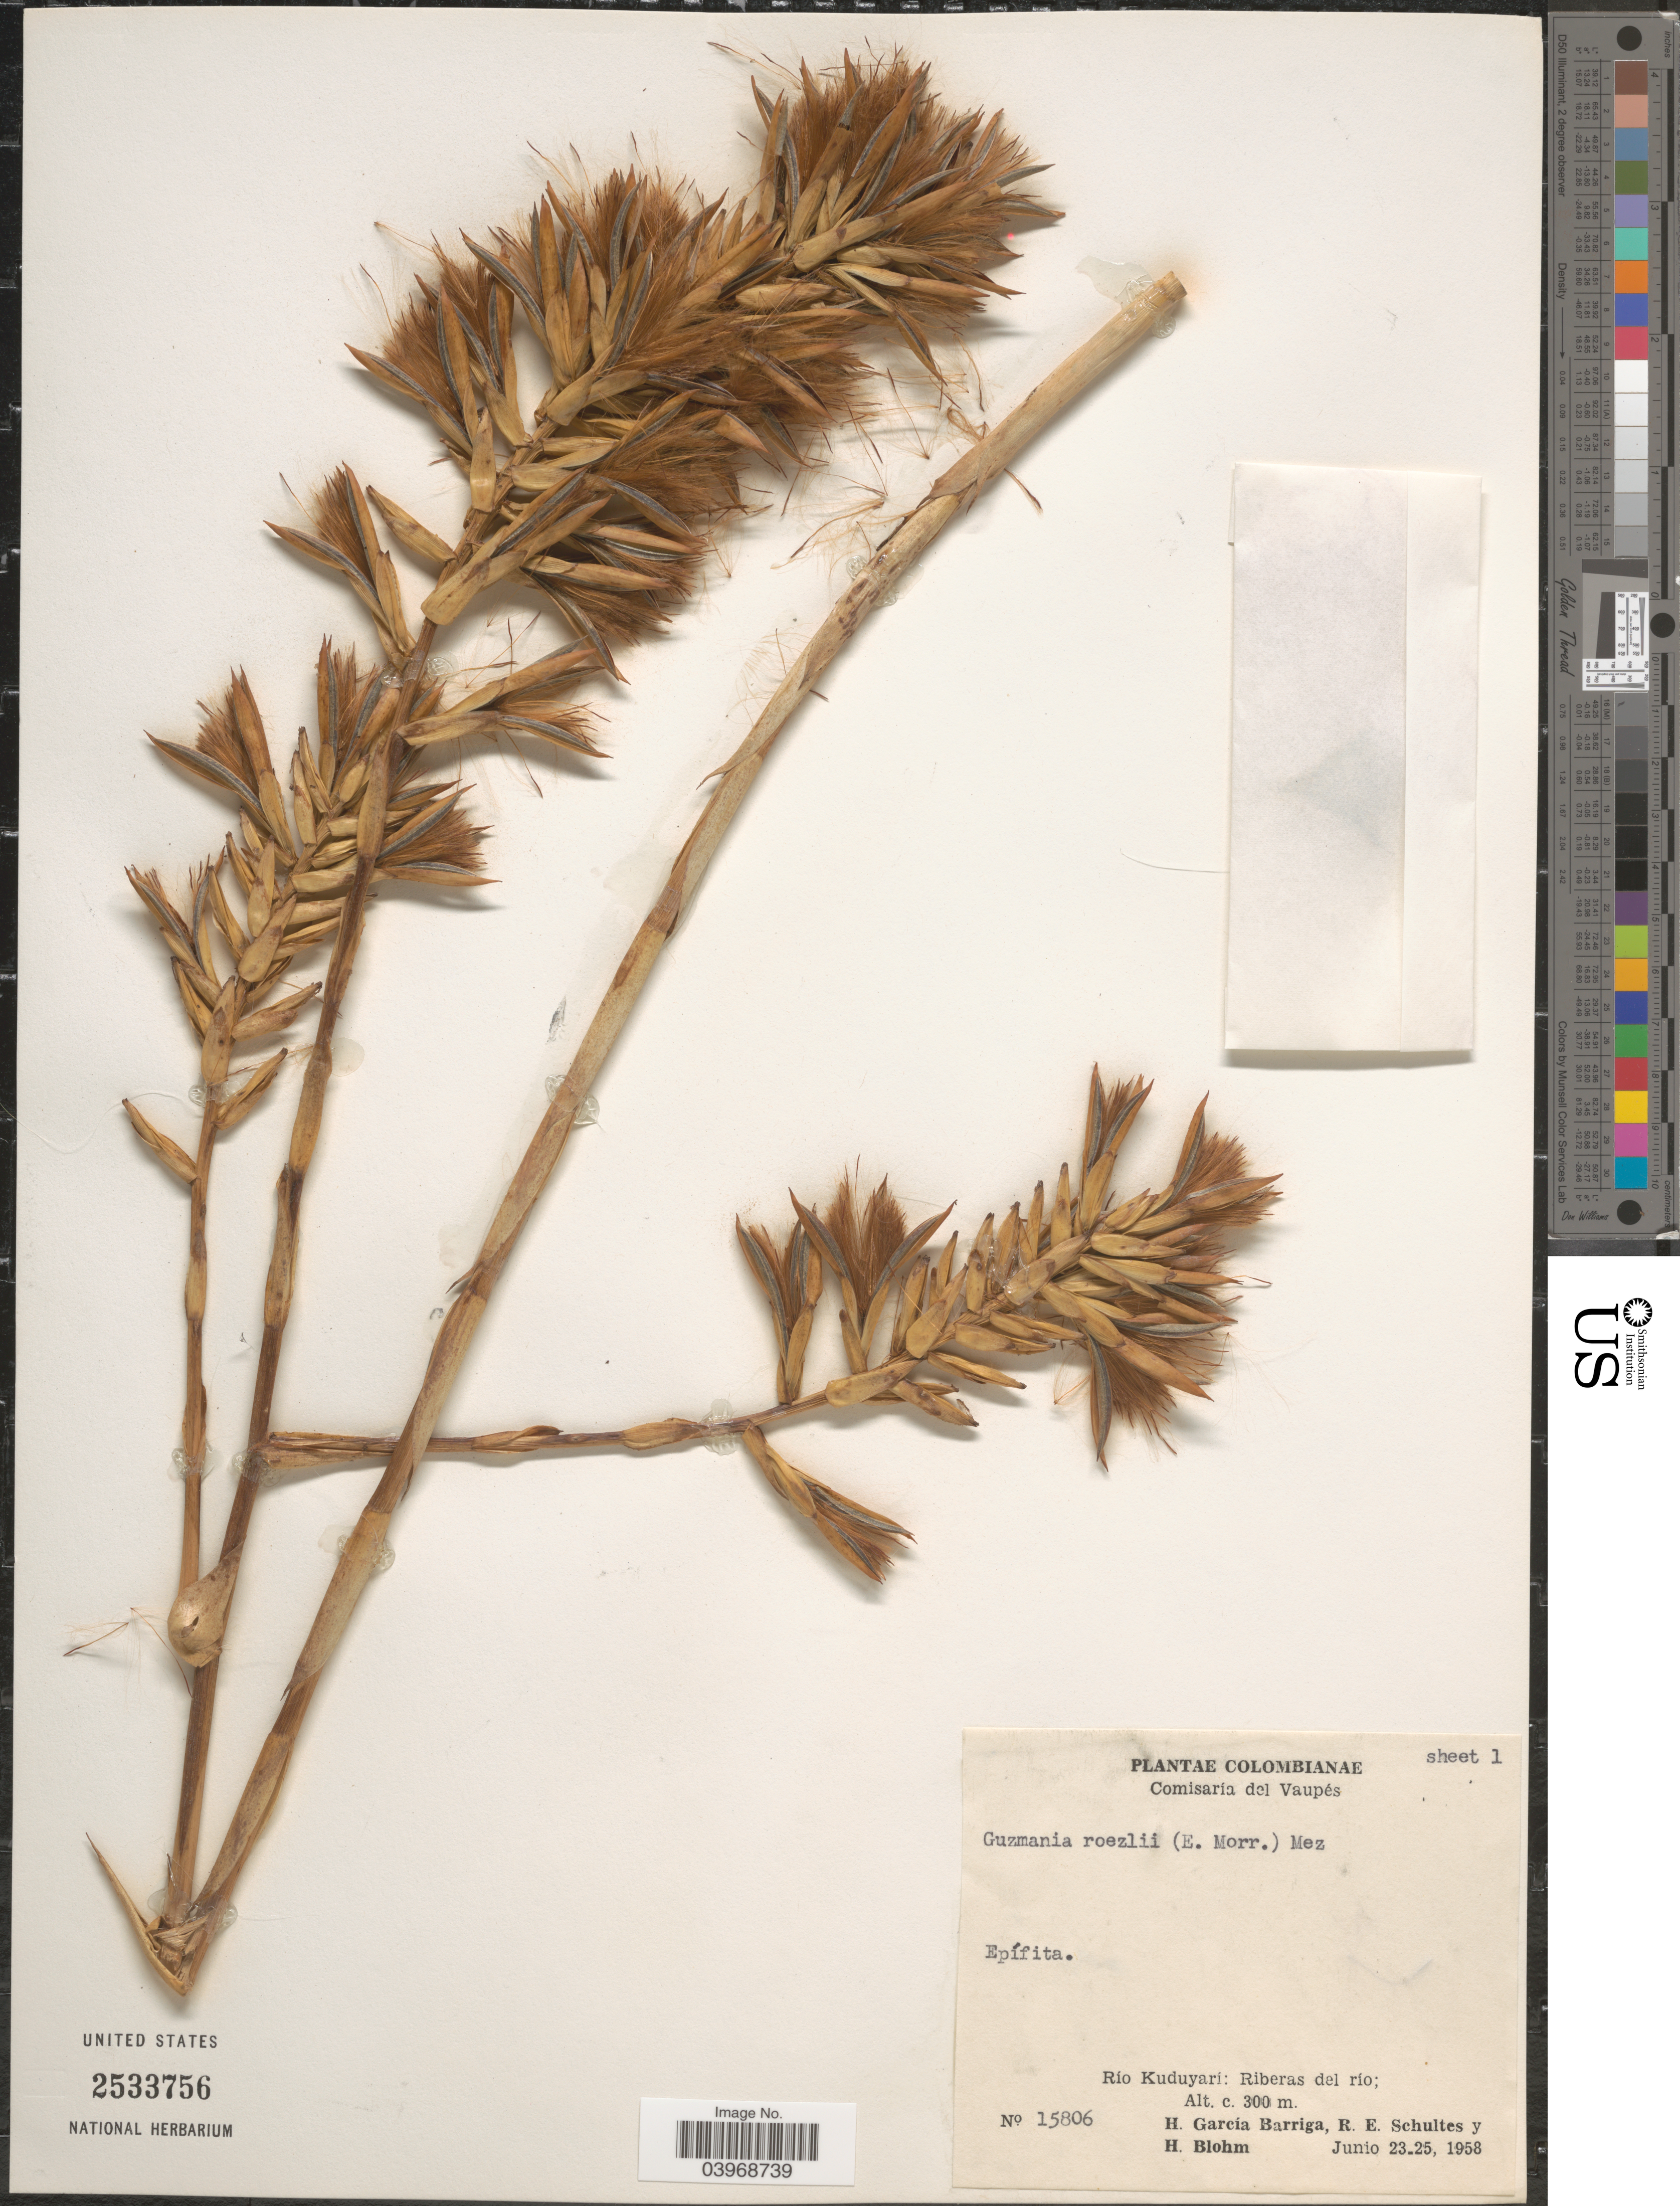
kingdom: Plantae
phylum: Tracheophyta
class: Liliopsida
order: Poales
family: Bromeliaceae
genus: Guzmania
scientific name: Guzmania roezlii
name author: (É. Morren) Mez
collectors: H. García Barriga, R. E. Schultes & H. Blohm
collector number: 15806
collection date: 1958-06-23/1958-06-25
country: Colombia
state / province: Vaupés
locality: Comisaría del Vaupés. Río Kuduyarí: Riberas del río.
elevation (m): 300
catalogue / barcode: US 2533756